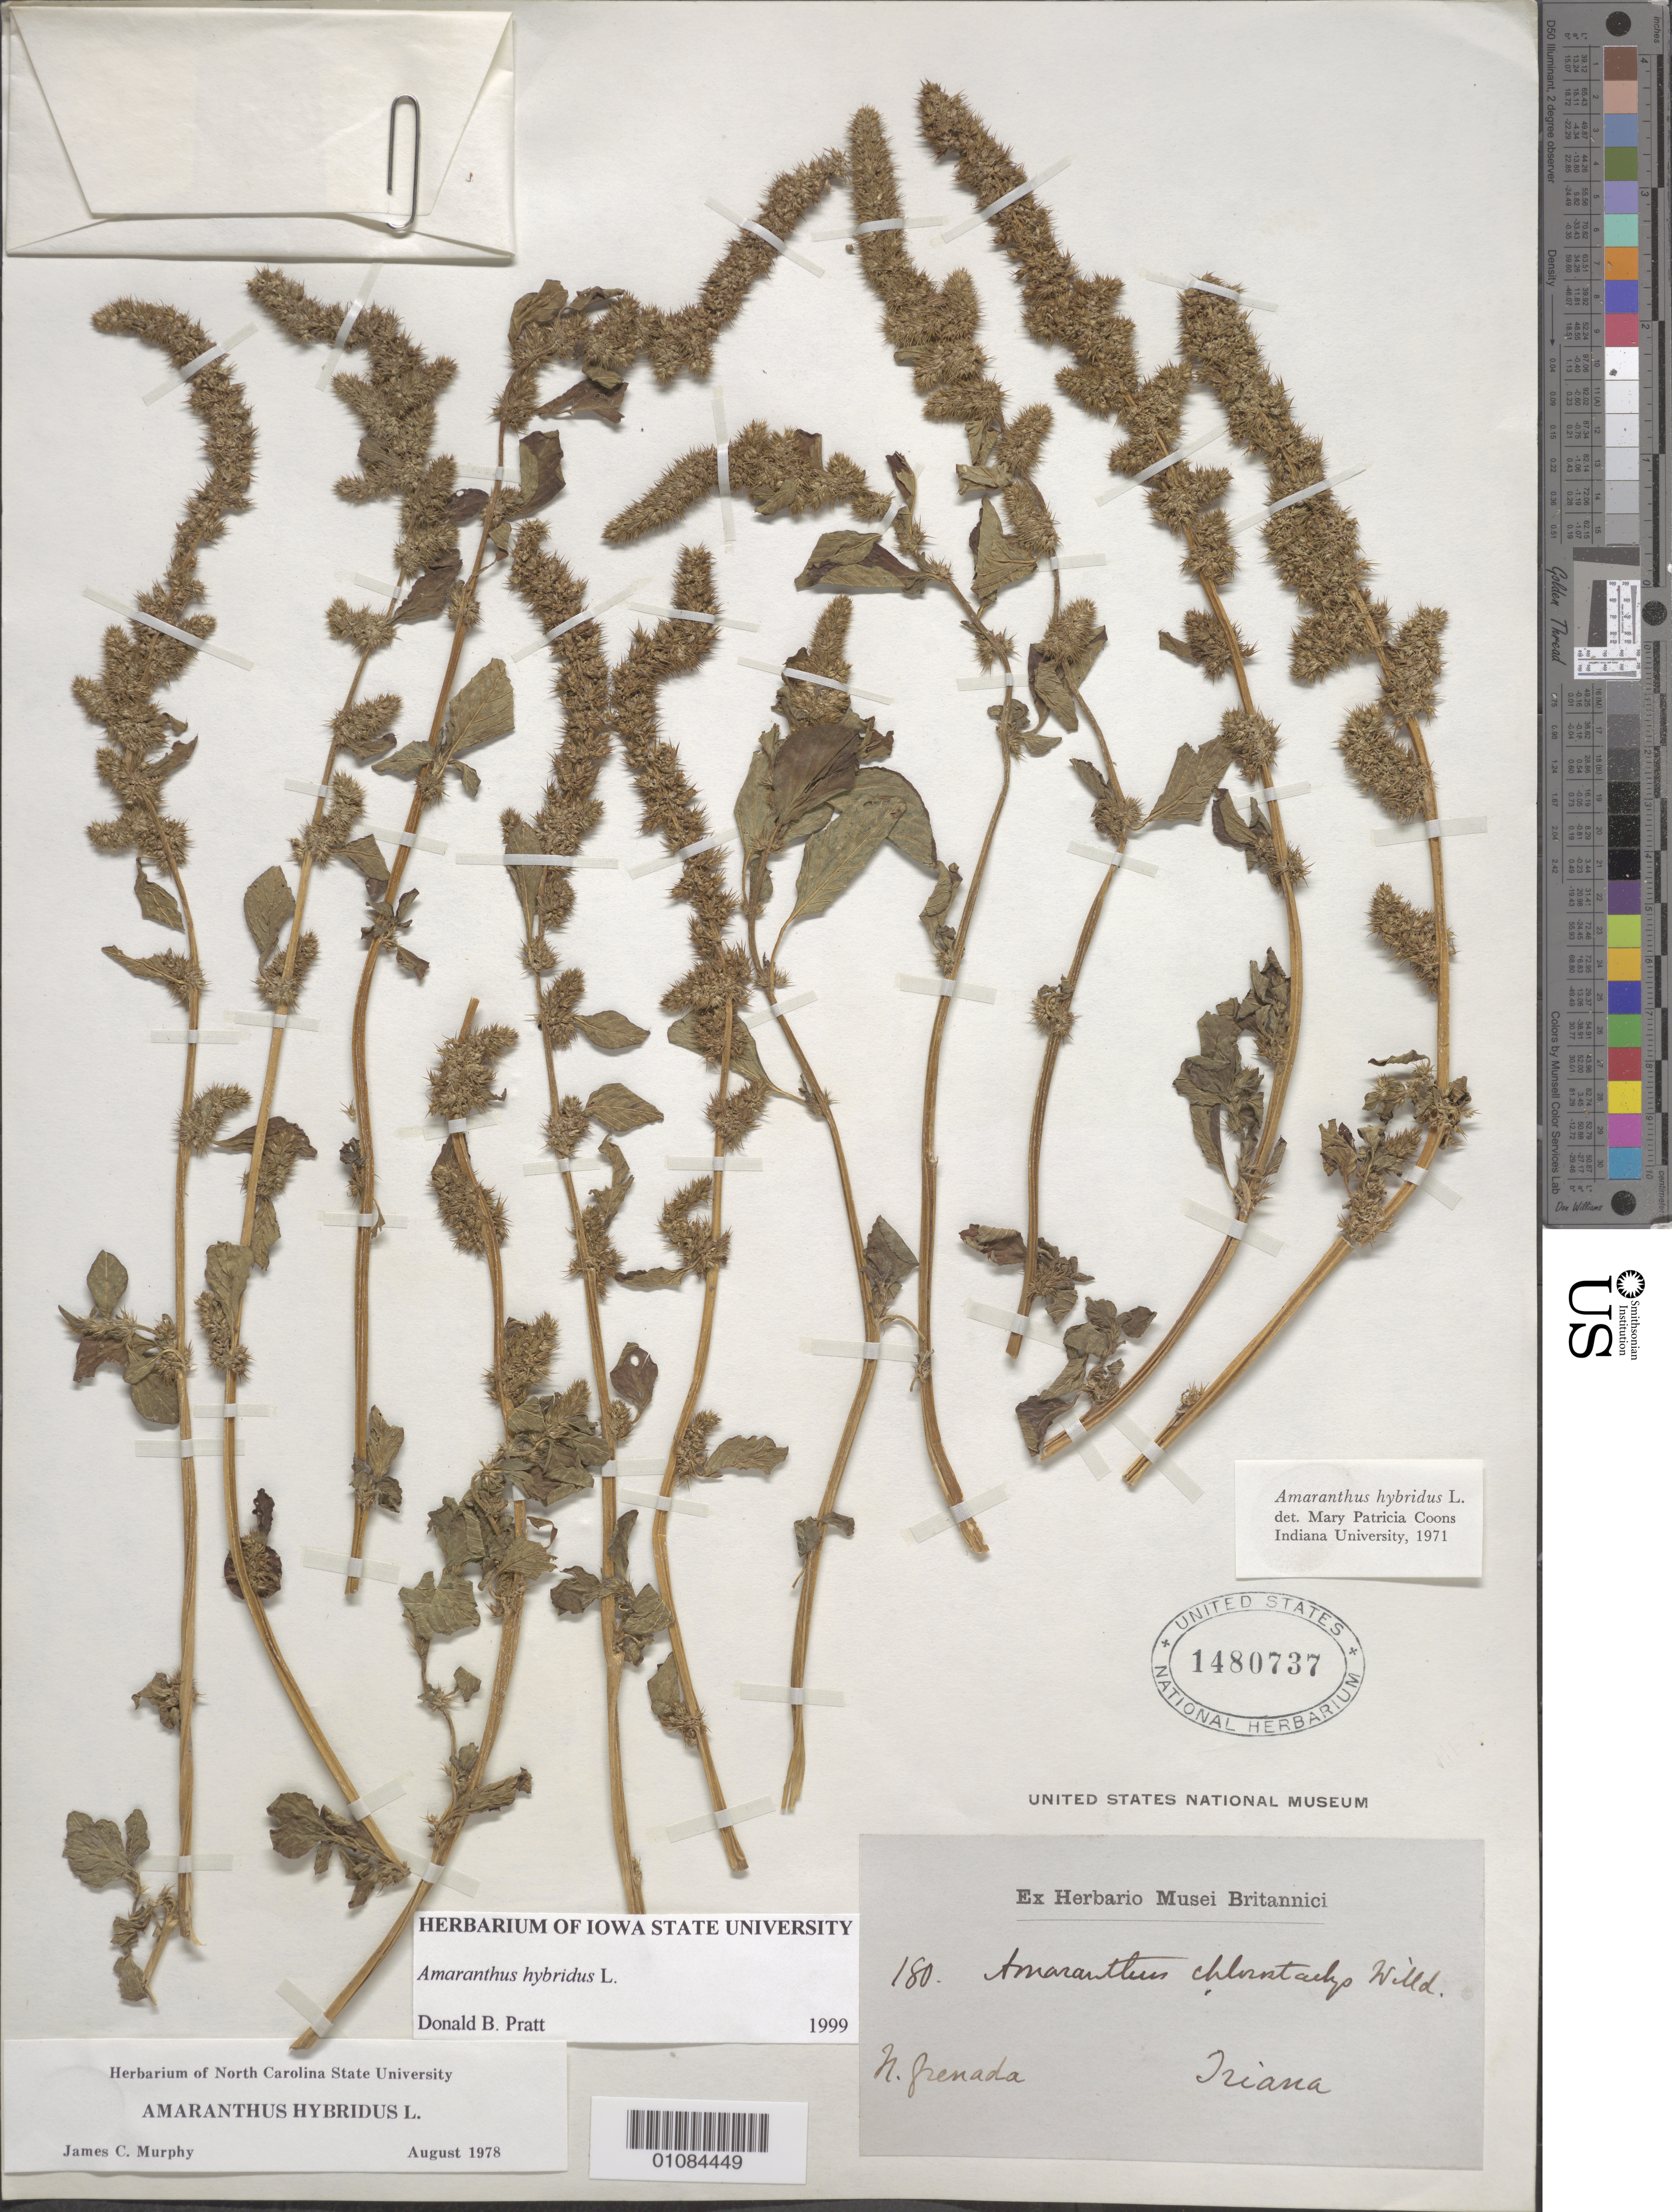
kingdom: Plantae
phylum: Tracheophyta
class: Magnoliopsida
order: Caryophyllales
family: Amaranthaceae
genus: Amaranthus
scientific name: Amaranthus hybridus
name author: L.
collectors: J. J. Triana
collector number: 180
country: Colombia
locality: N Grenada, Triana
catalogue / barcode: US 1480737